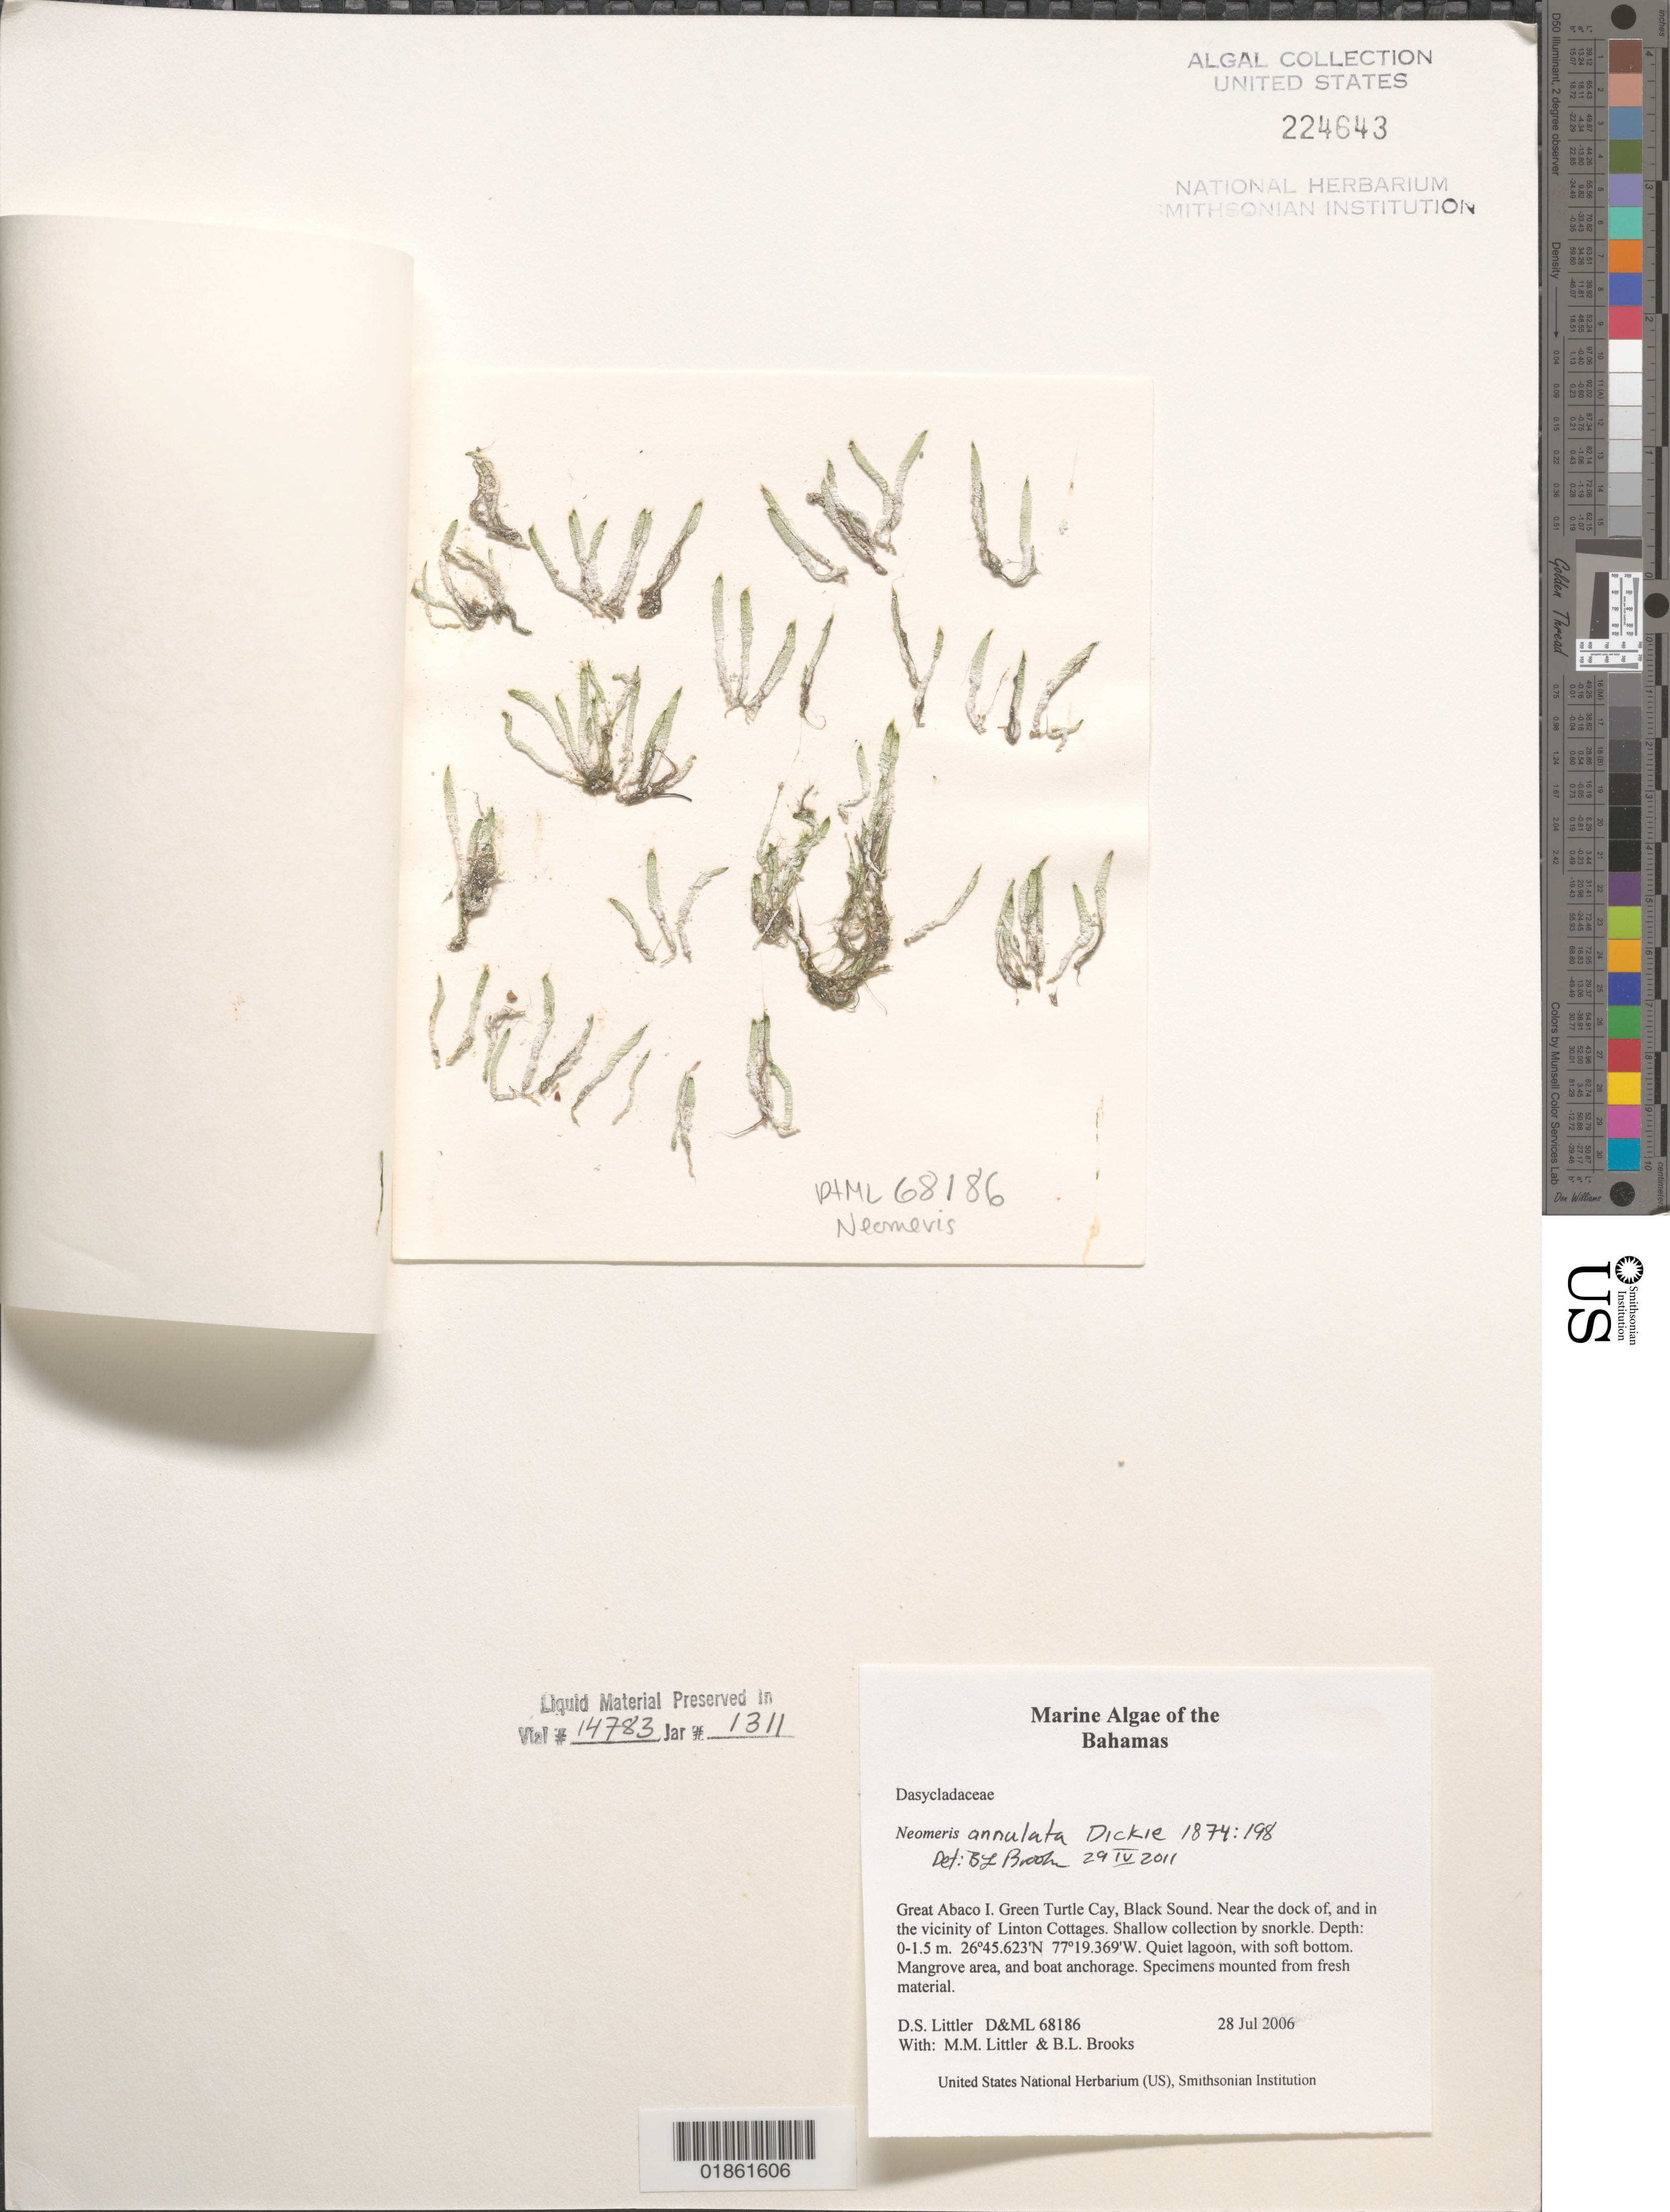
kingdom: Plantae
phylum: Chlorophyta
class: Ulvophyceae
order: Dasycladales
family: Dasycladaceae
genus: Neomeris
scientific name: Neomeris sp.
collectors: M. M. Littler, D. S. Littler & B. Brooks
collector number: D&ML 68186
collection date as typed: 28 Jul 2006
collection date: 2006-07-28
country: Bahamas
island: Green Turtle Cay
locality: Black Sound around the dock off Linton Cottages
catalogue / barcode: US 224643